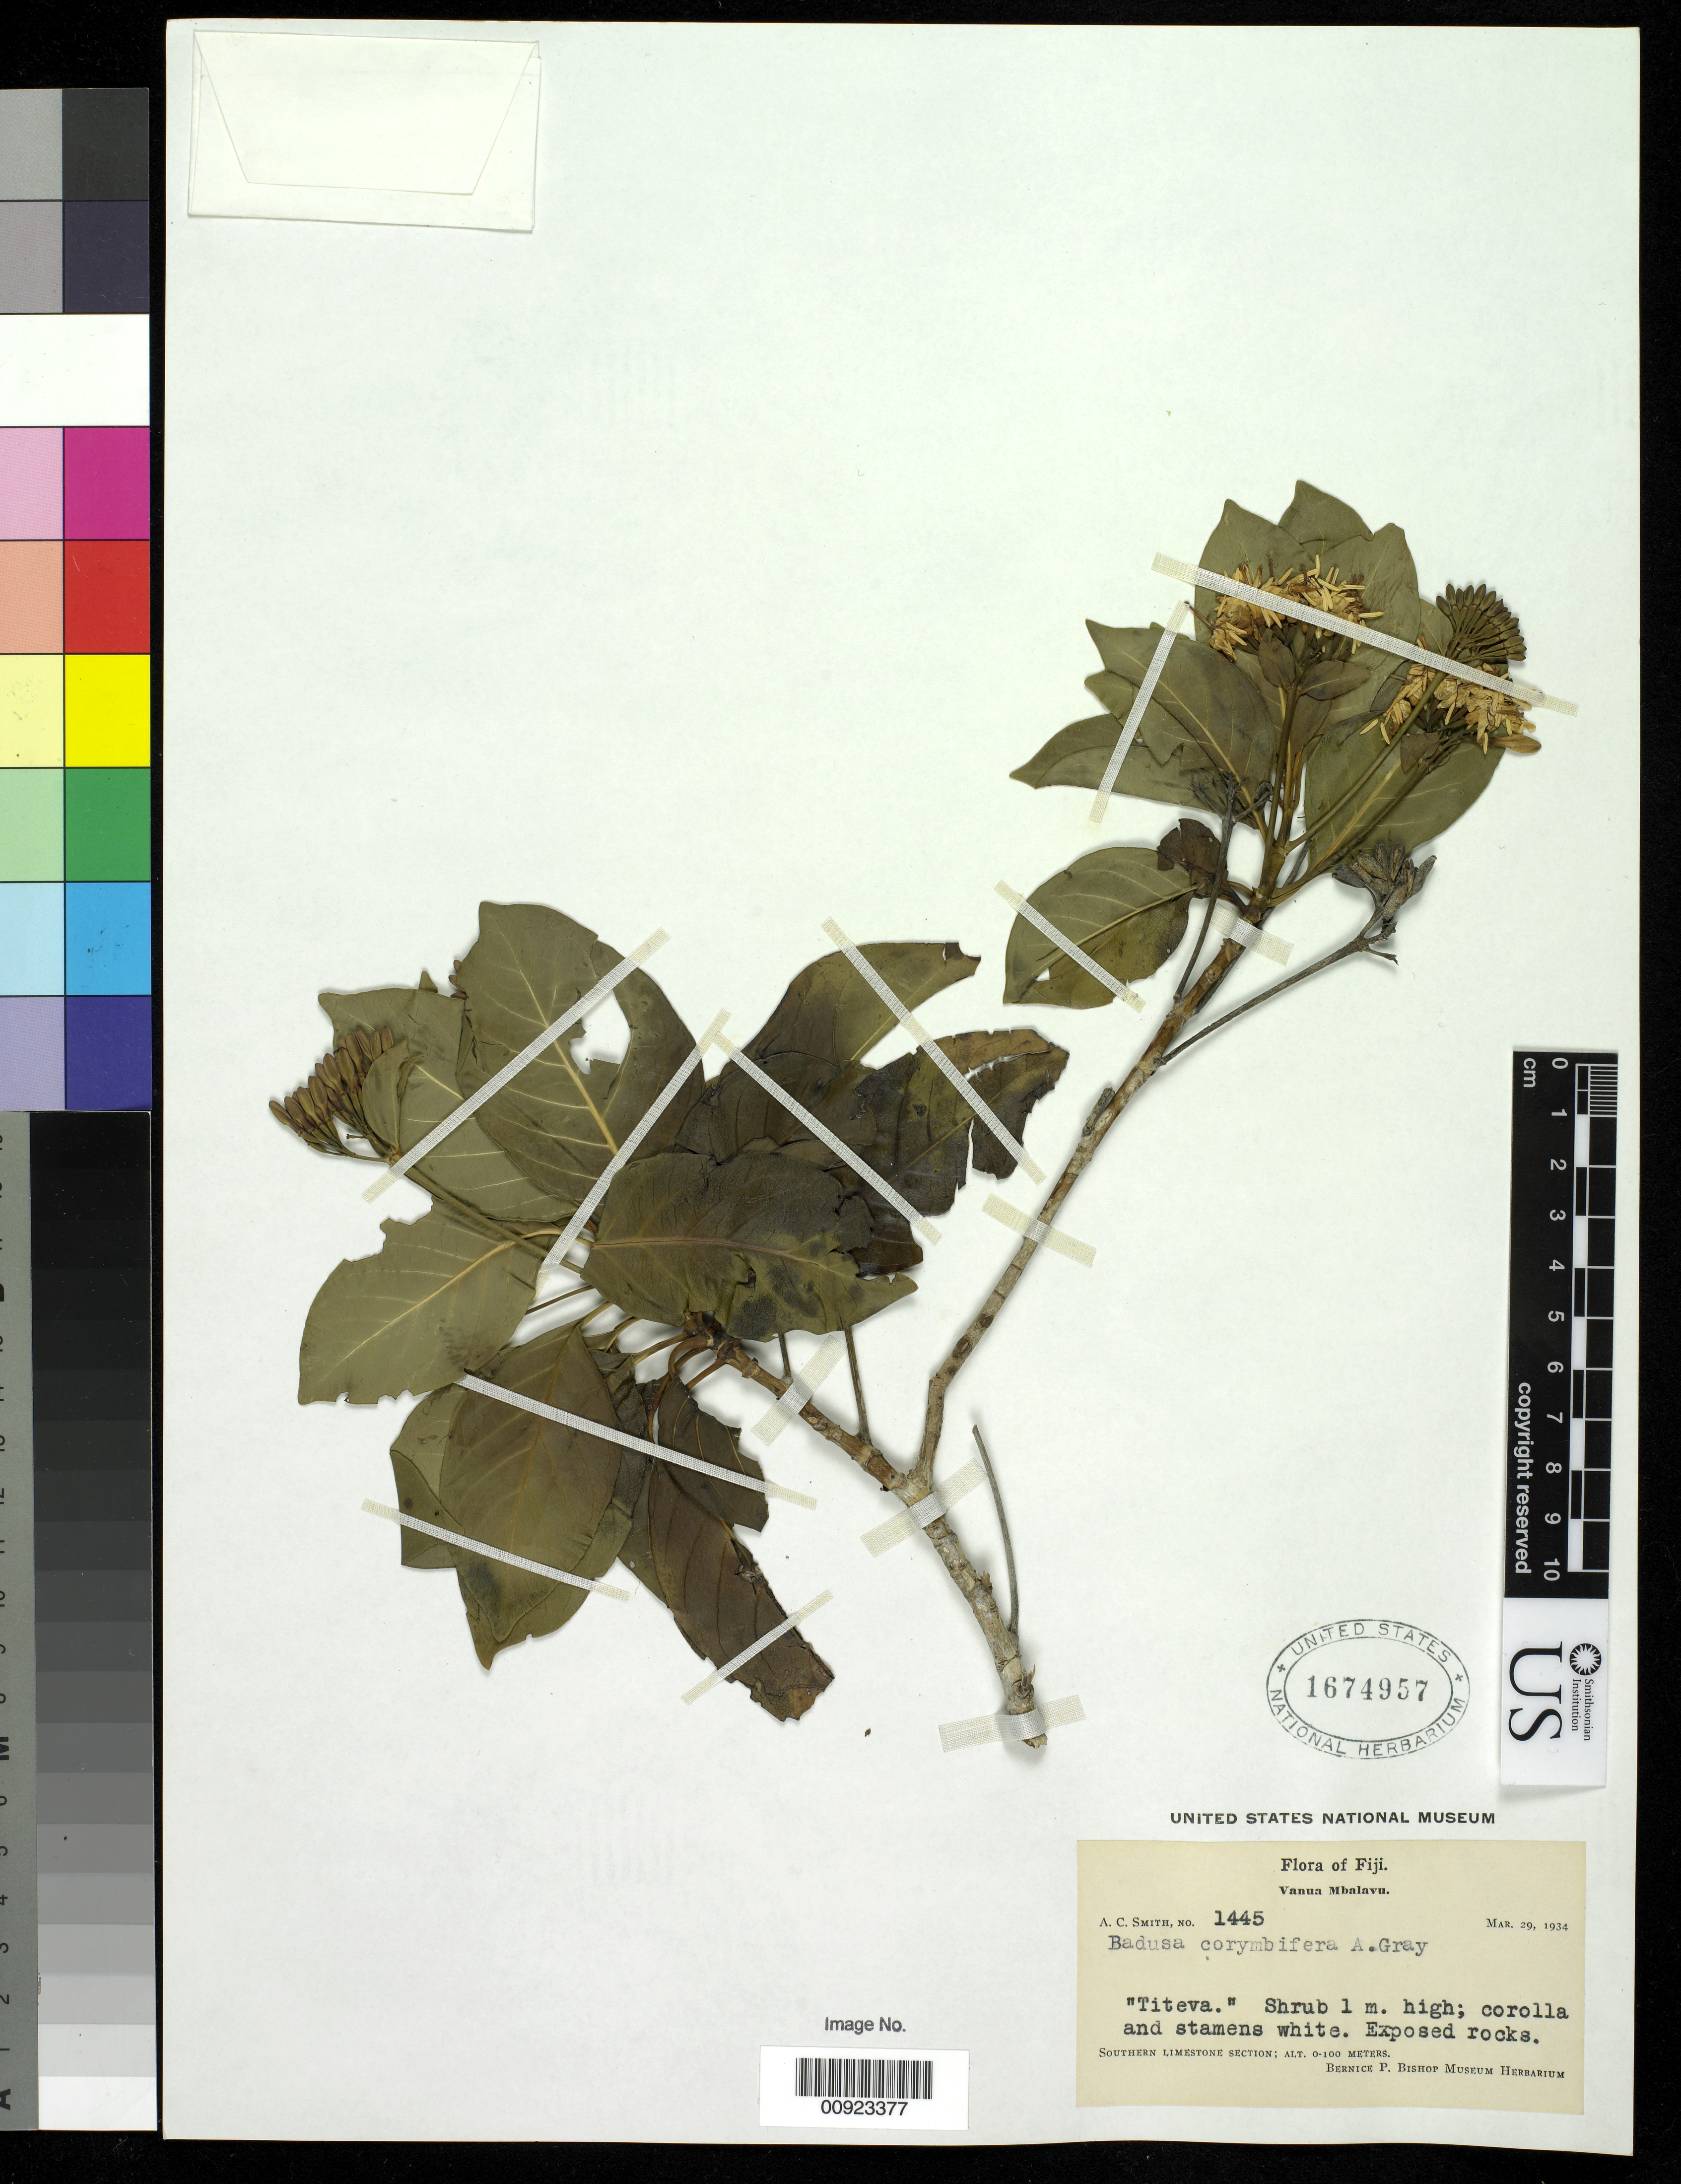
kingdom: Plantae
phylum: Tracheophyta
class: Magnoliopsida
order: Gentianales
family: Rubiaceae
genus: Badusa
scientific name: Badusa corymbifera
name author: (G. Forst.) A. Gray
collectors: C. A. Smith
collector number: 1445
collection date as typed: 29 Mar 1934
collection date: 1934-03-29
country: Fiji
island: Vanua Balavu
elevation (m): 0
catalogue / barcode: US 1674957